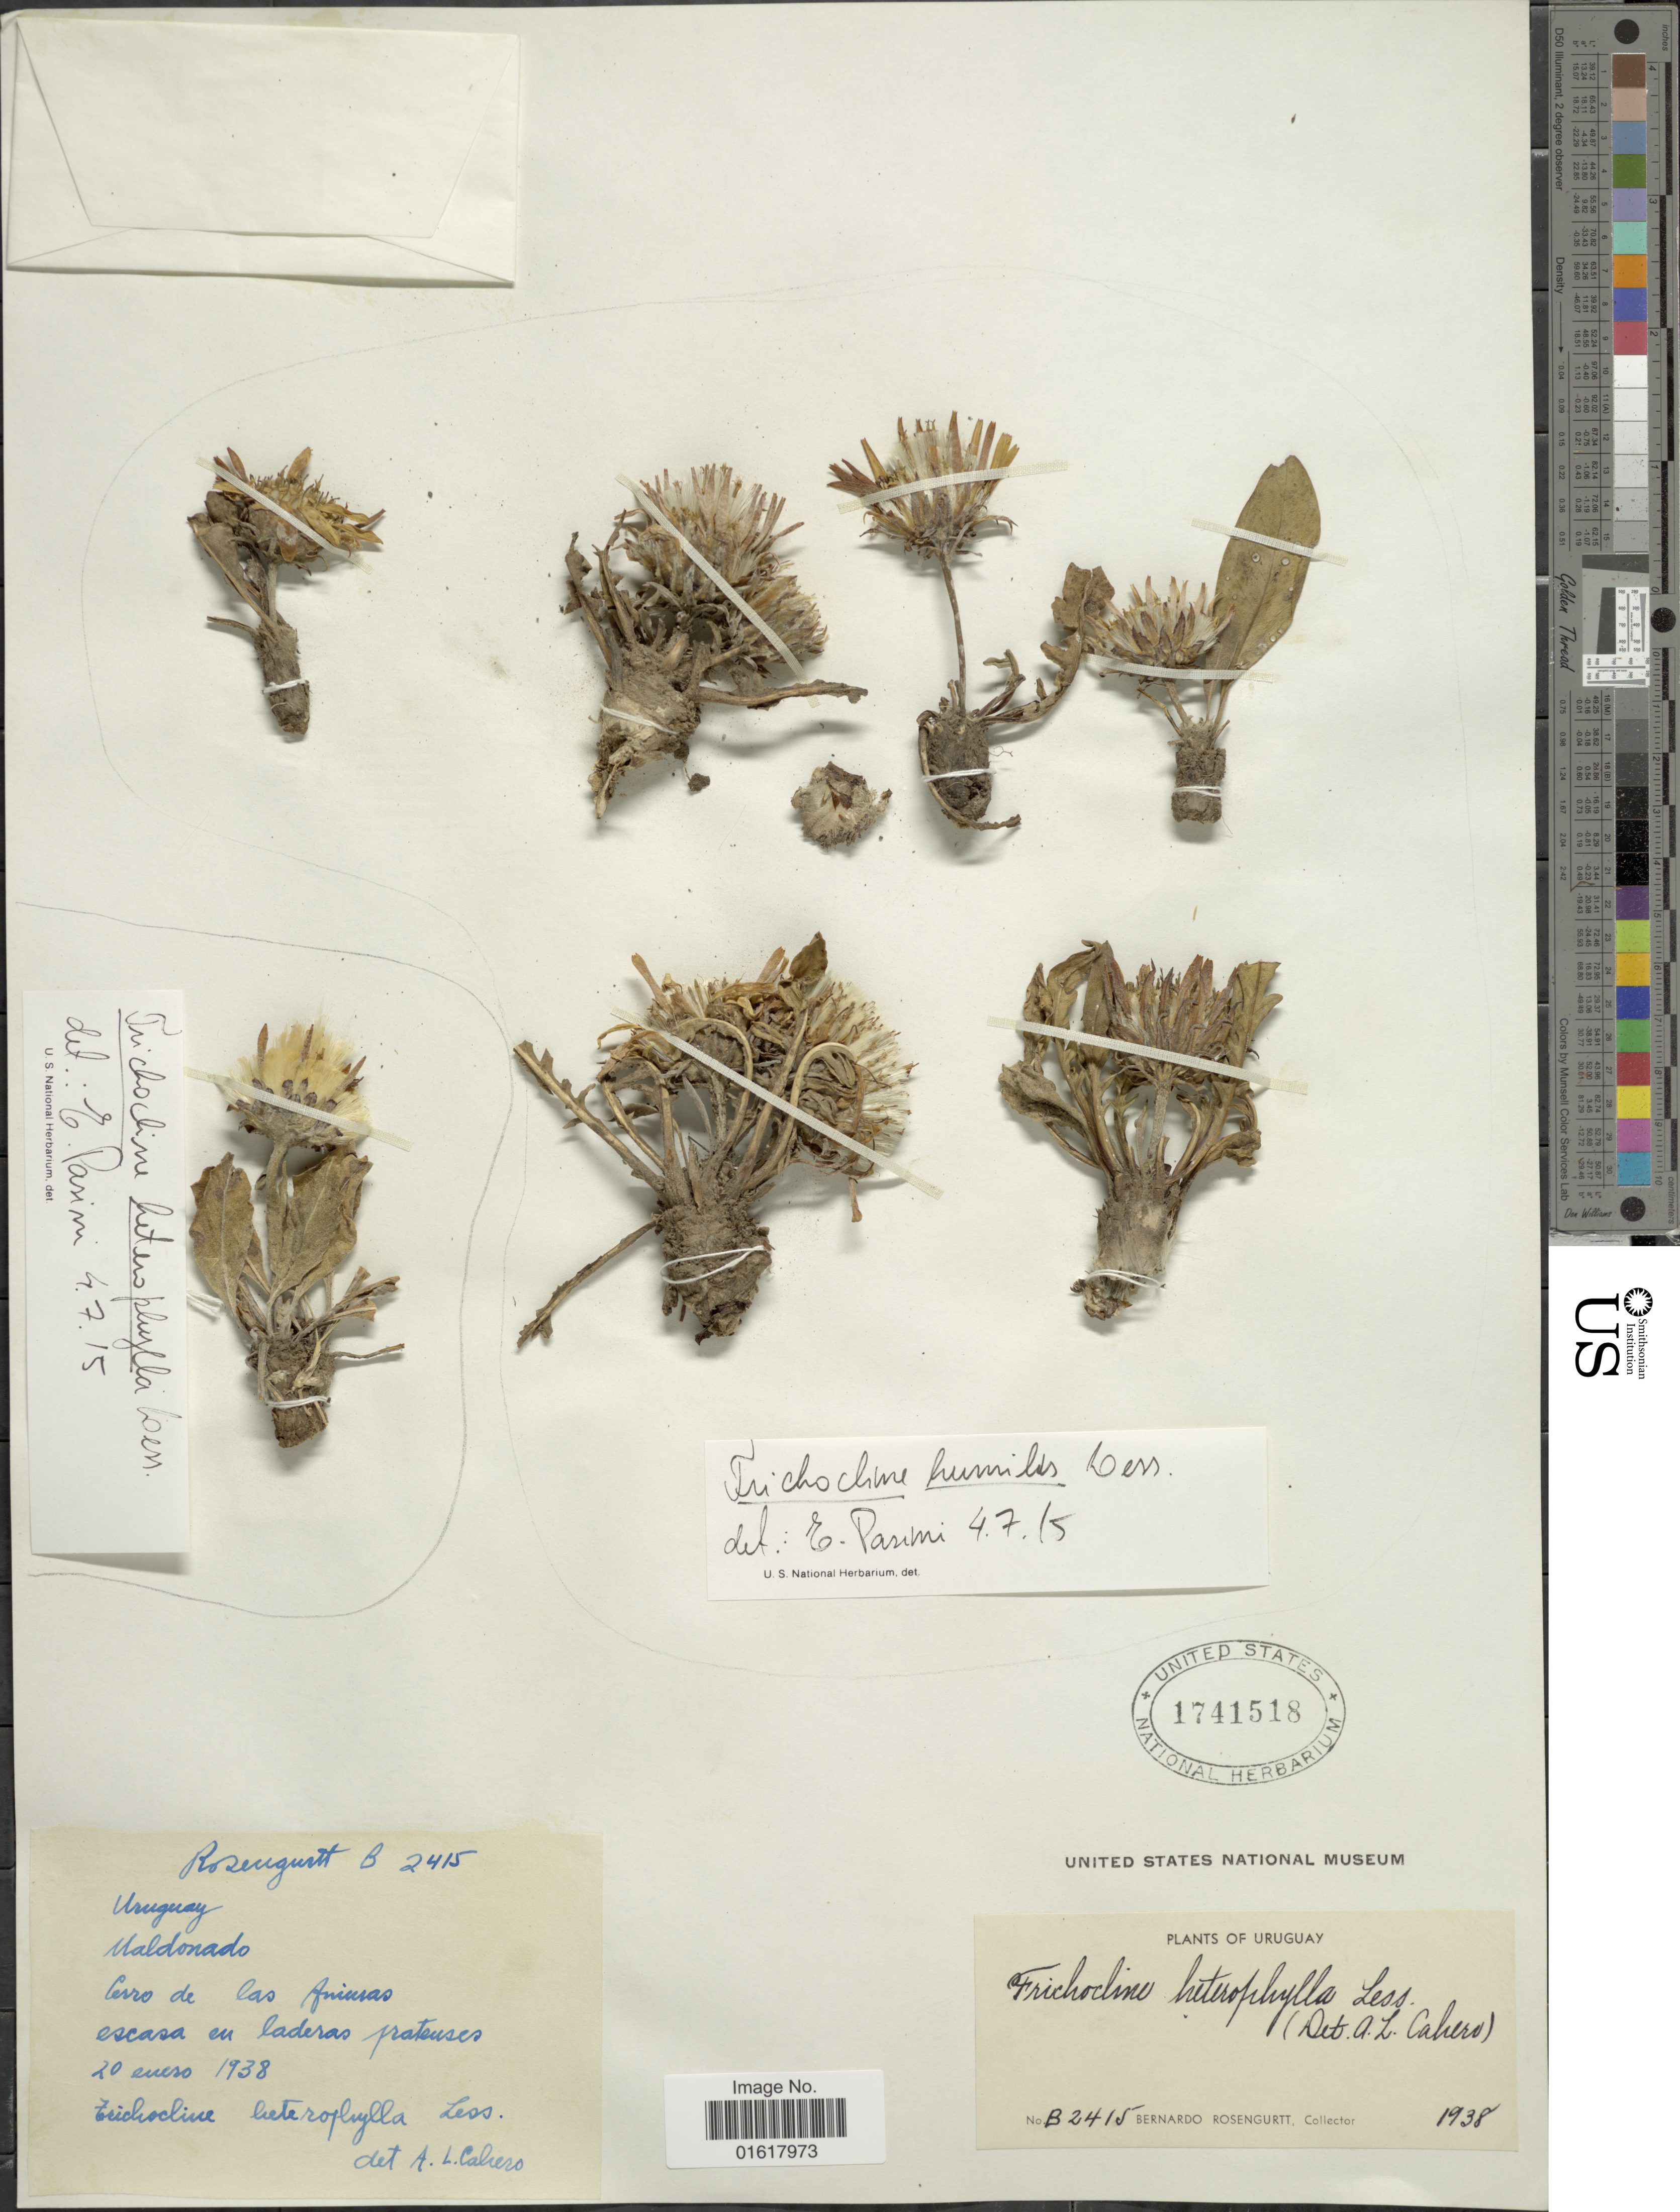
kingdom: Plantae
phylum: Tracheophyta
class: Magnoliopsida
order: Asterales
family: Asteraceae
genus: Trichocline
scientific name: Trichocline humilis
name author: Less.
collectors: B. Rosengurtt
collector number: B2415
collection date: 1938-01-20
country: Uruguay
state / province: Maldonado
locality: Cerro de las Animas.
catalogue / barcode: US 1741518